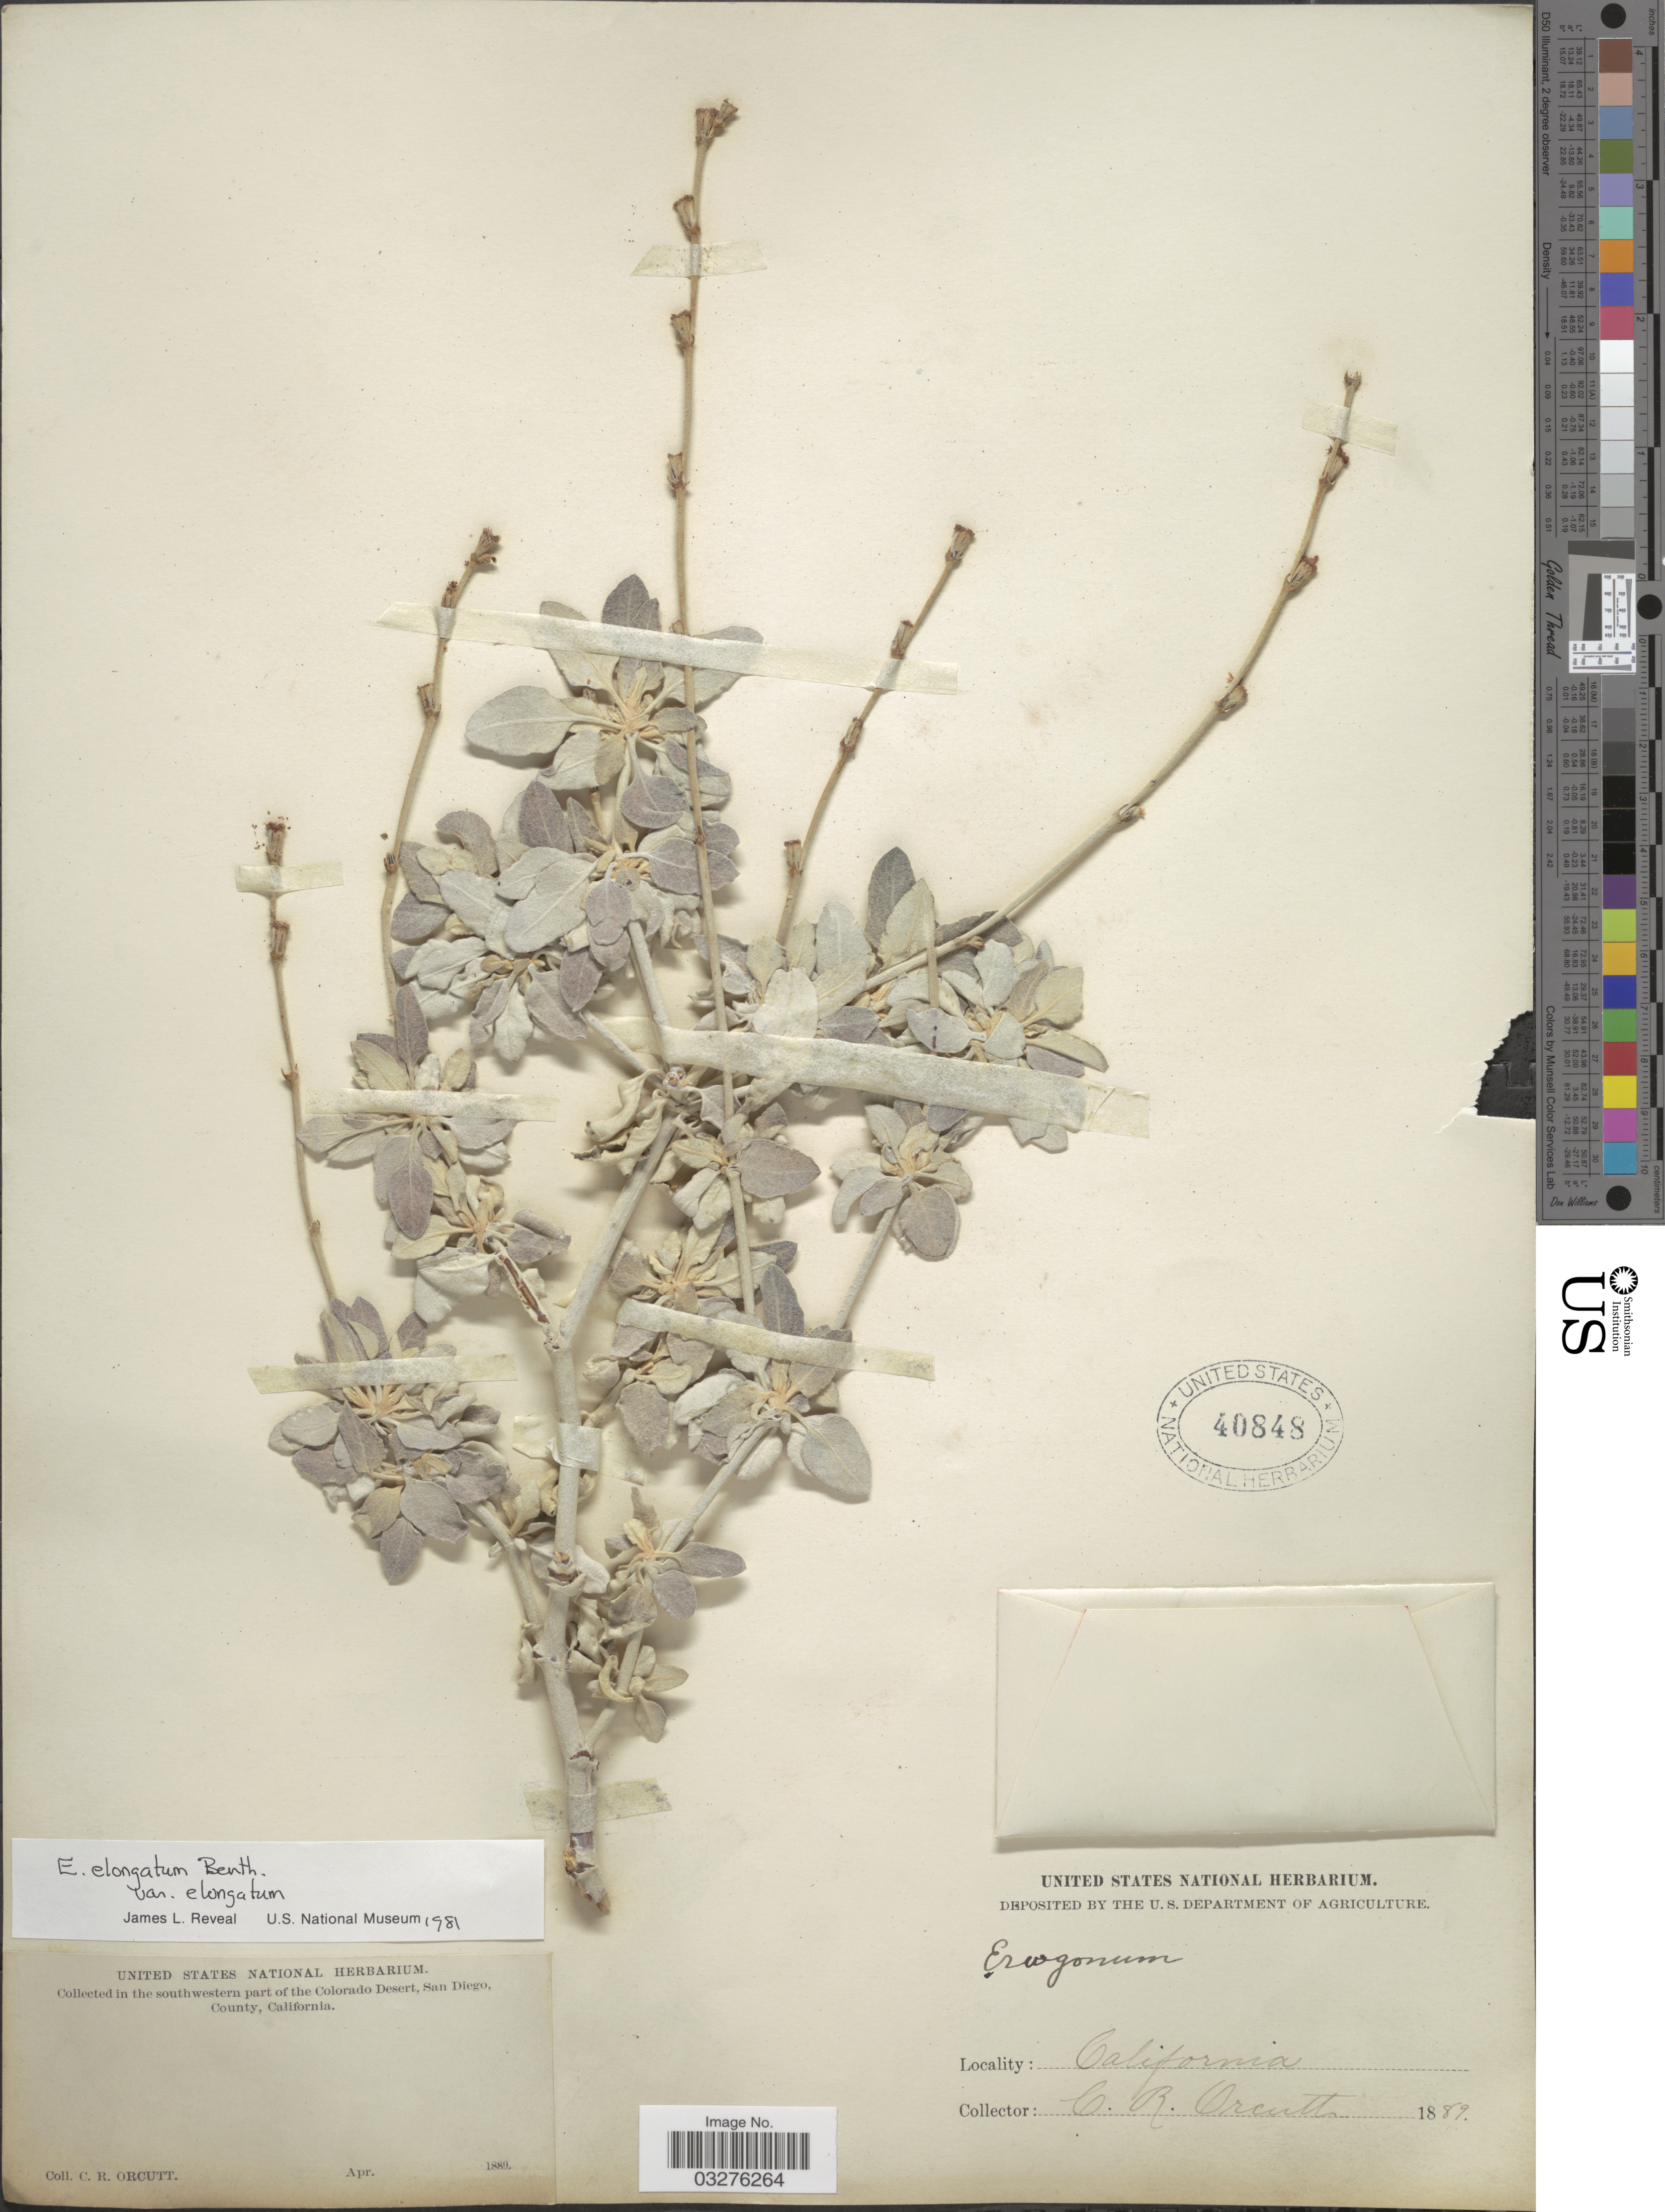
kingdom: Plantae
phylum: Tracheophyta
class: Magnoliopsida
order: Caryophyllales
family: Polygonaceae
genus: Eriogonum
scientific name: Eriogonum elongatum var. elongatum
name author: Benth.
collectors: C. R. Orcutt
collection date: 1889-04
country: United States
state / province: California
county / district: San Diego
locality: In the southwestern part of the Colorado Desert, San Diego County.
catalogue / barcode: US 40848